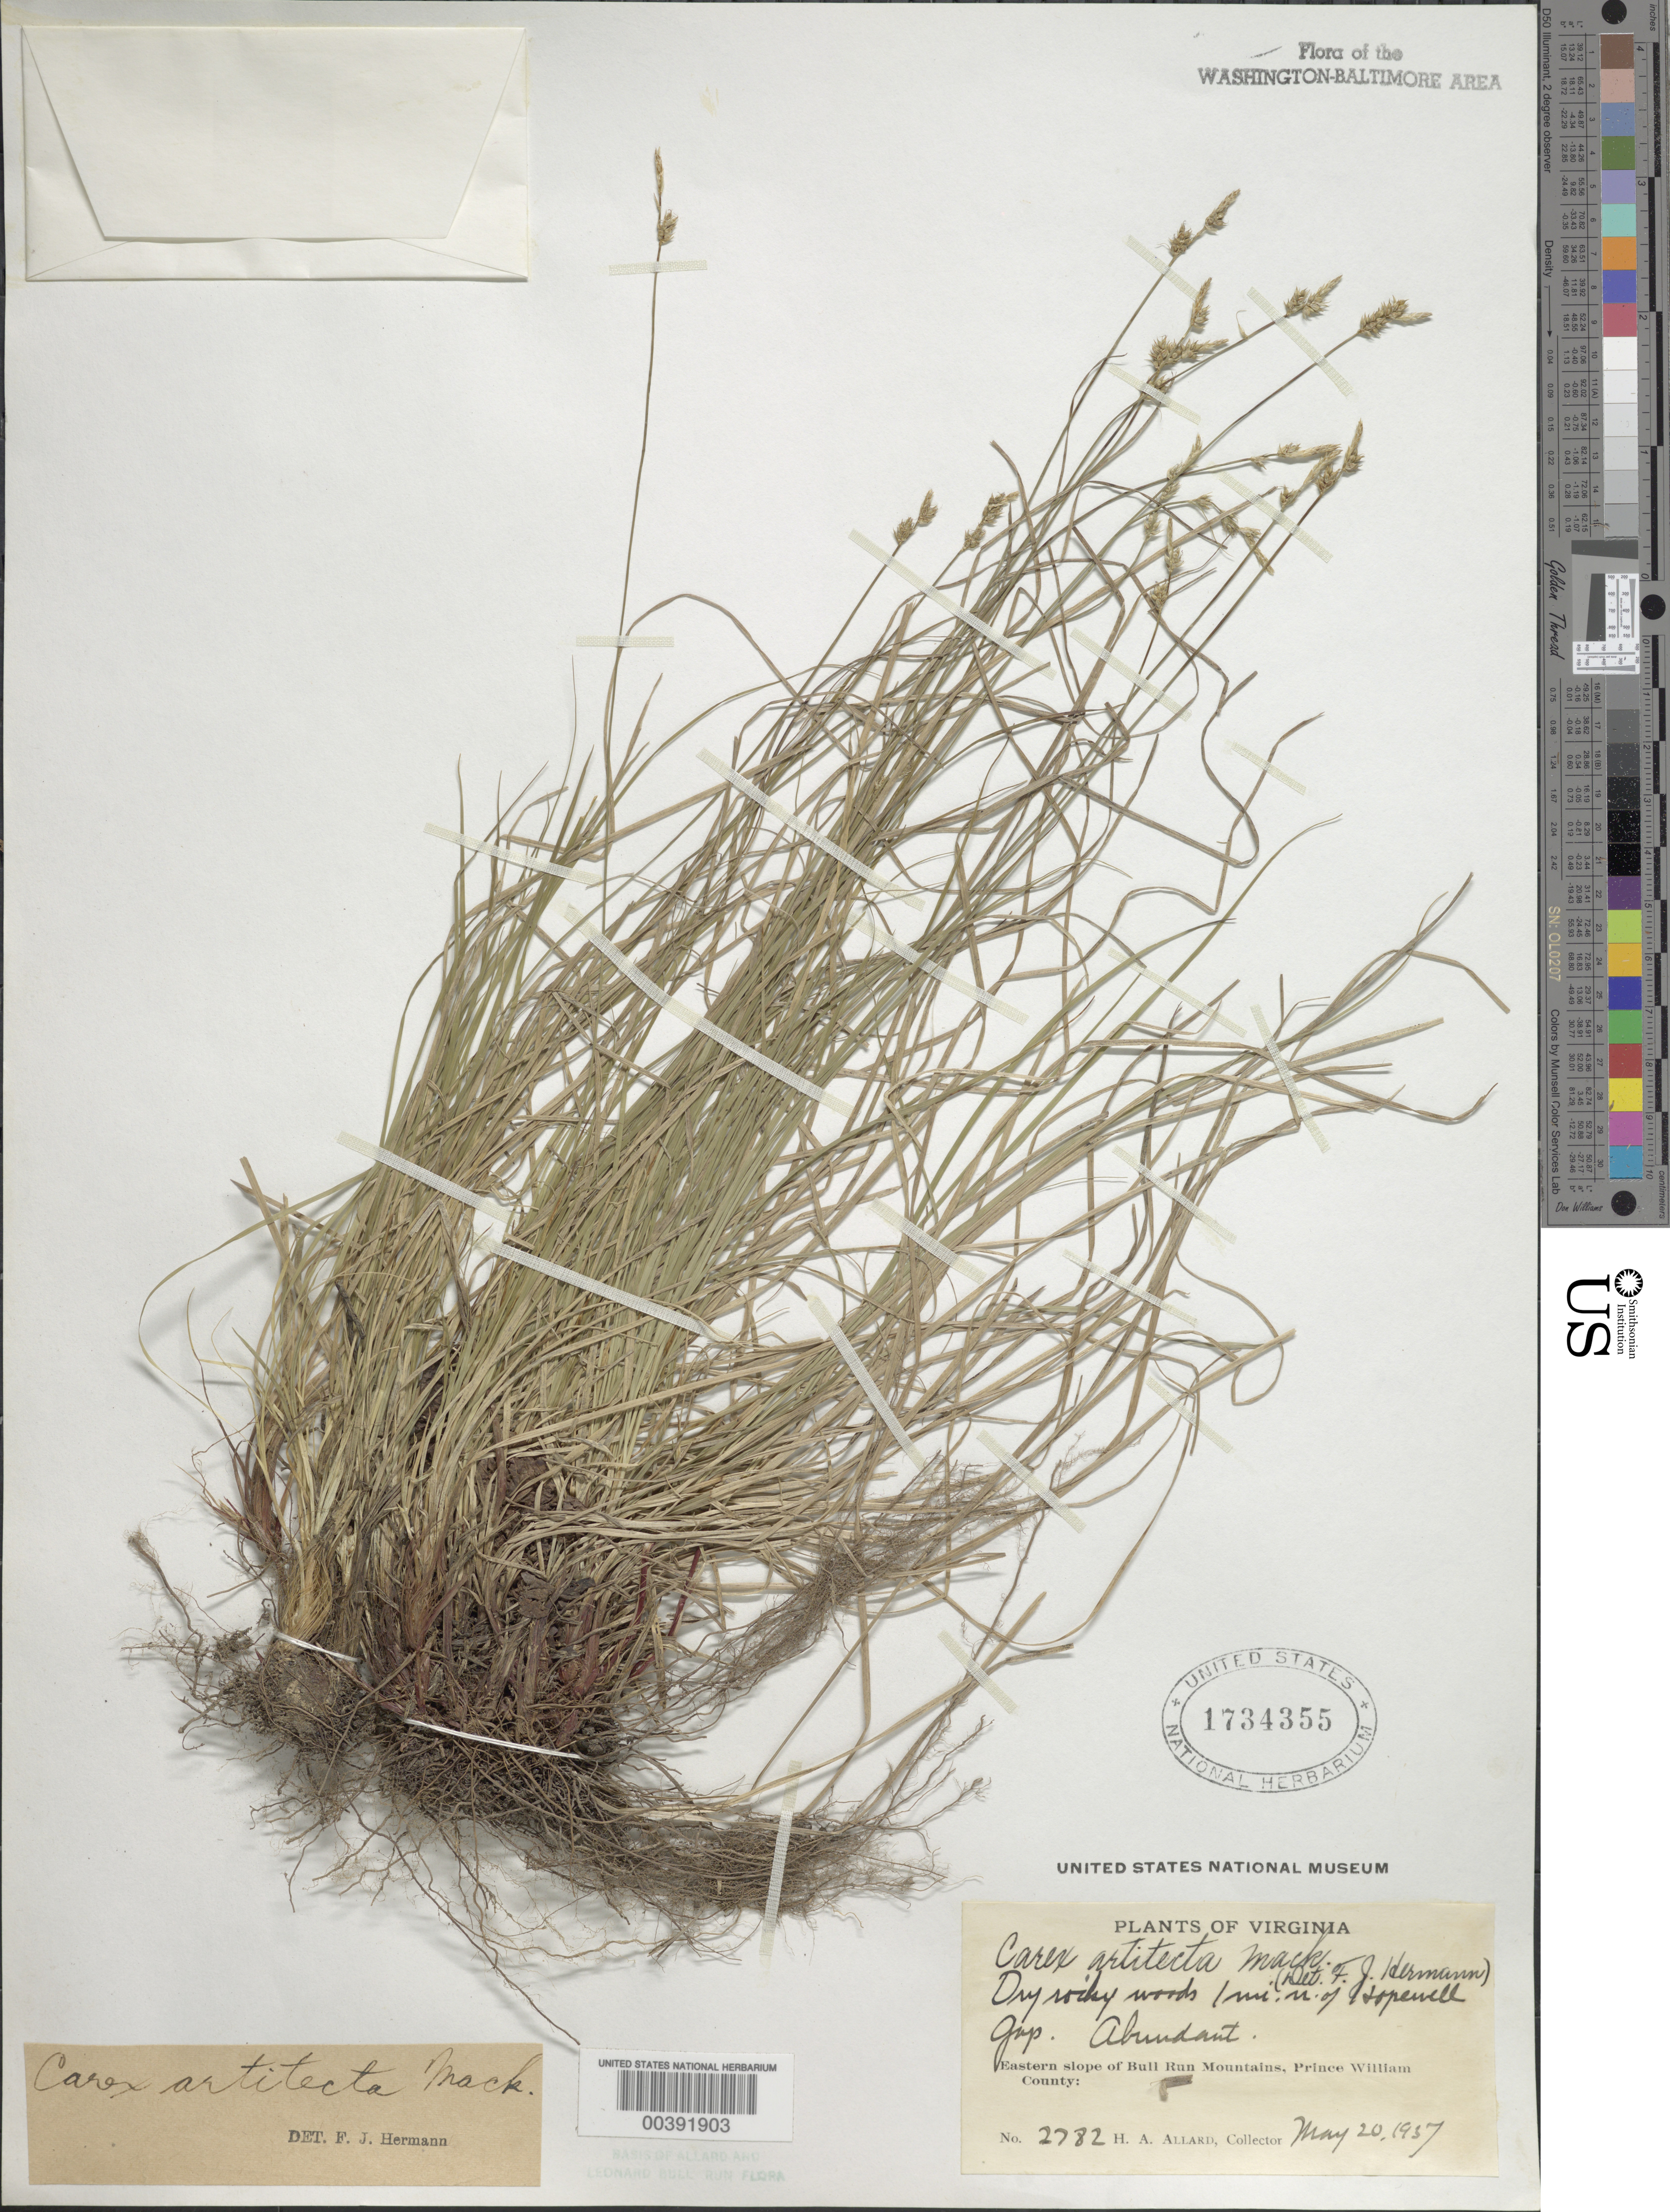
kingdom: Plantae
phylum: Tracheophyta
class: Liliopsida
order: Poales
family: Cyperaceae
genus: Carex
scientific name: Carex albicans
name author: Willd. ex Spreng.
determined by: Shetler, Stanwyn G., (US), NMNH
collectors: H. A. Allard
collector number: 2782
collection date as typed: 20 May 1937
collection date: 1937-05-20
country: United States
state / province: Virginia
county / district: Prince William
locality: North of Hopewell Gap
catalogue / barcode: US 1734355